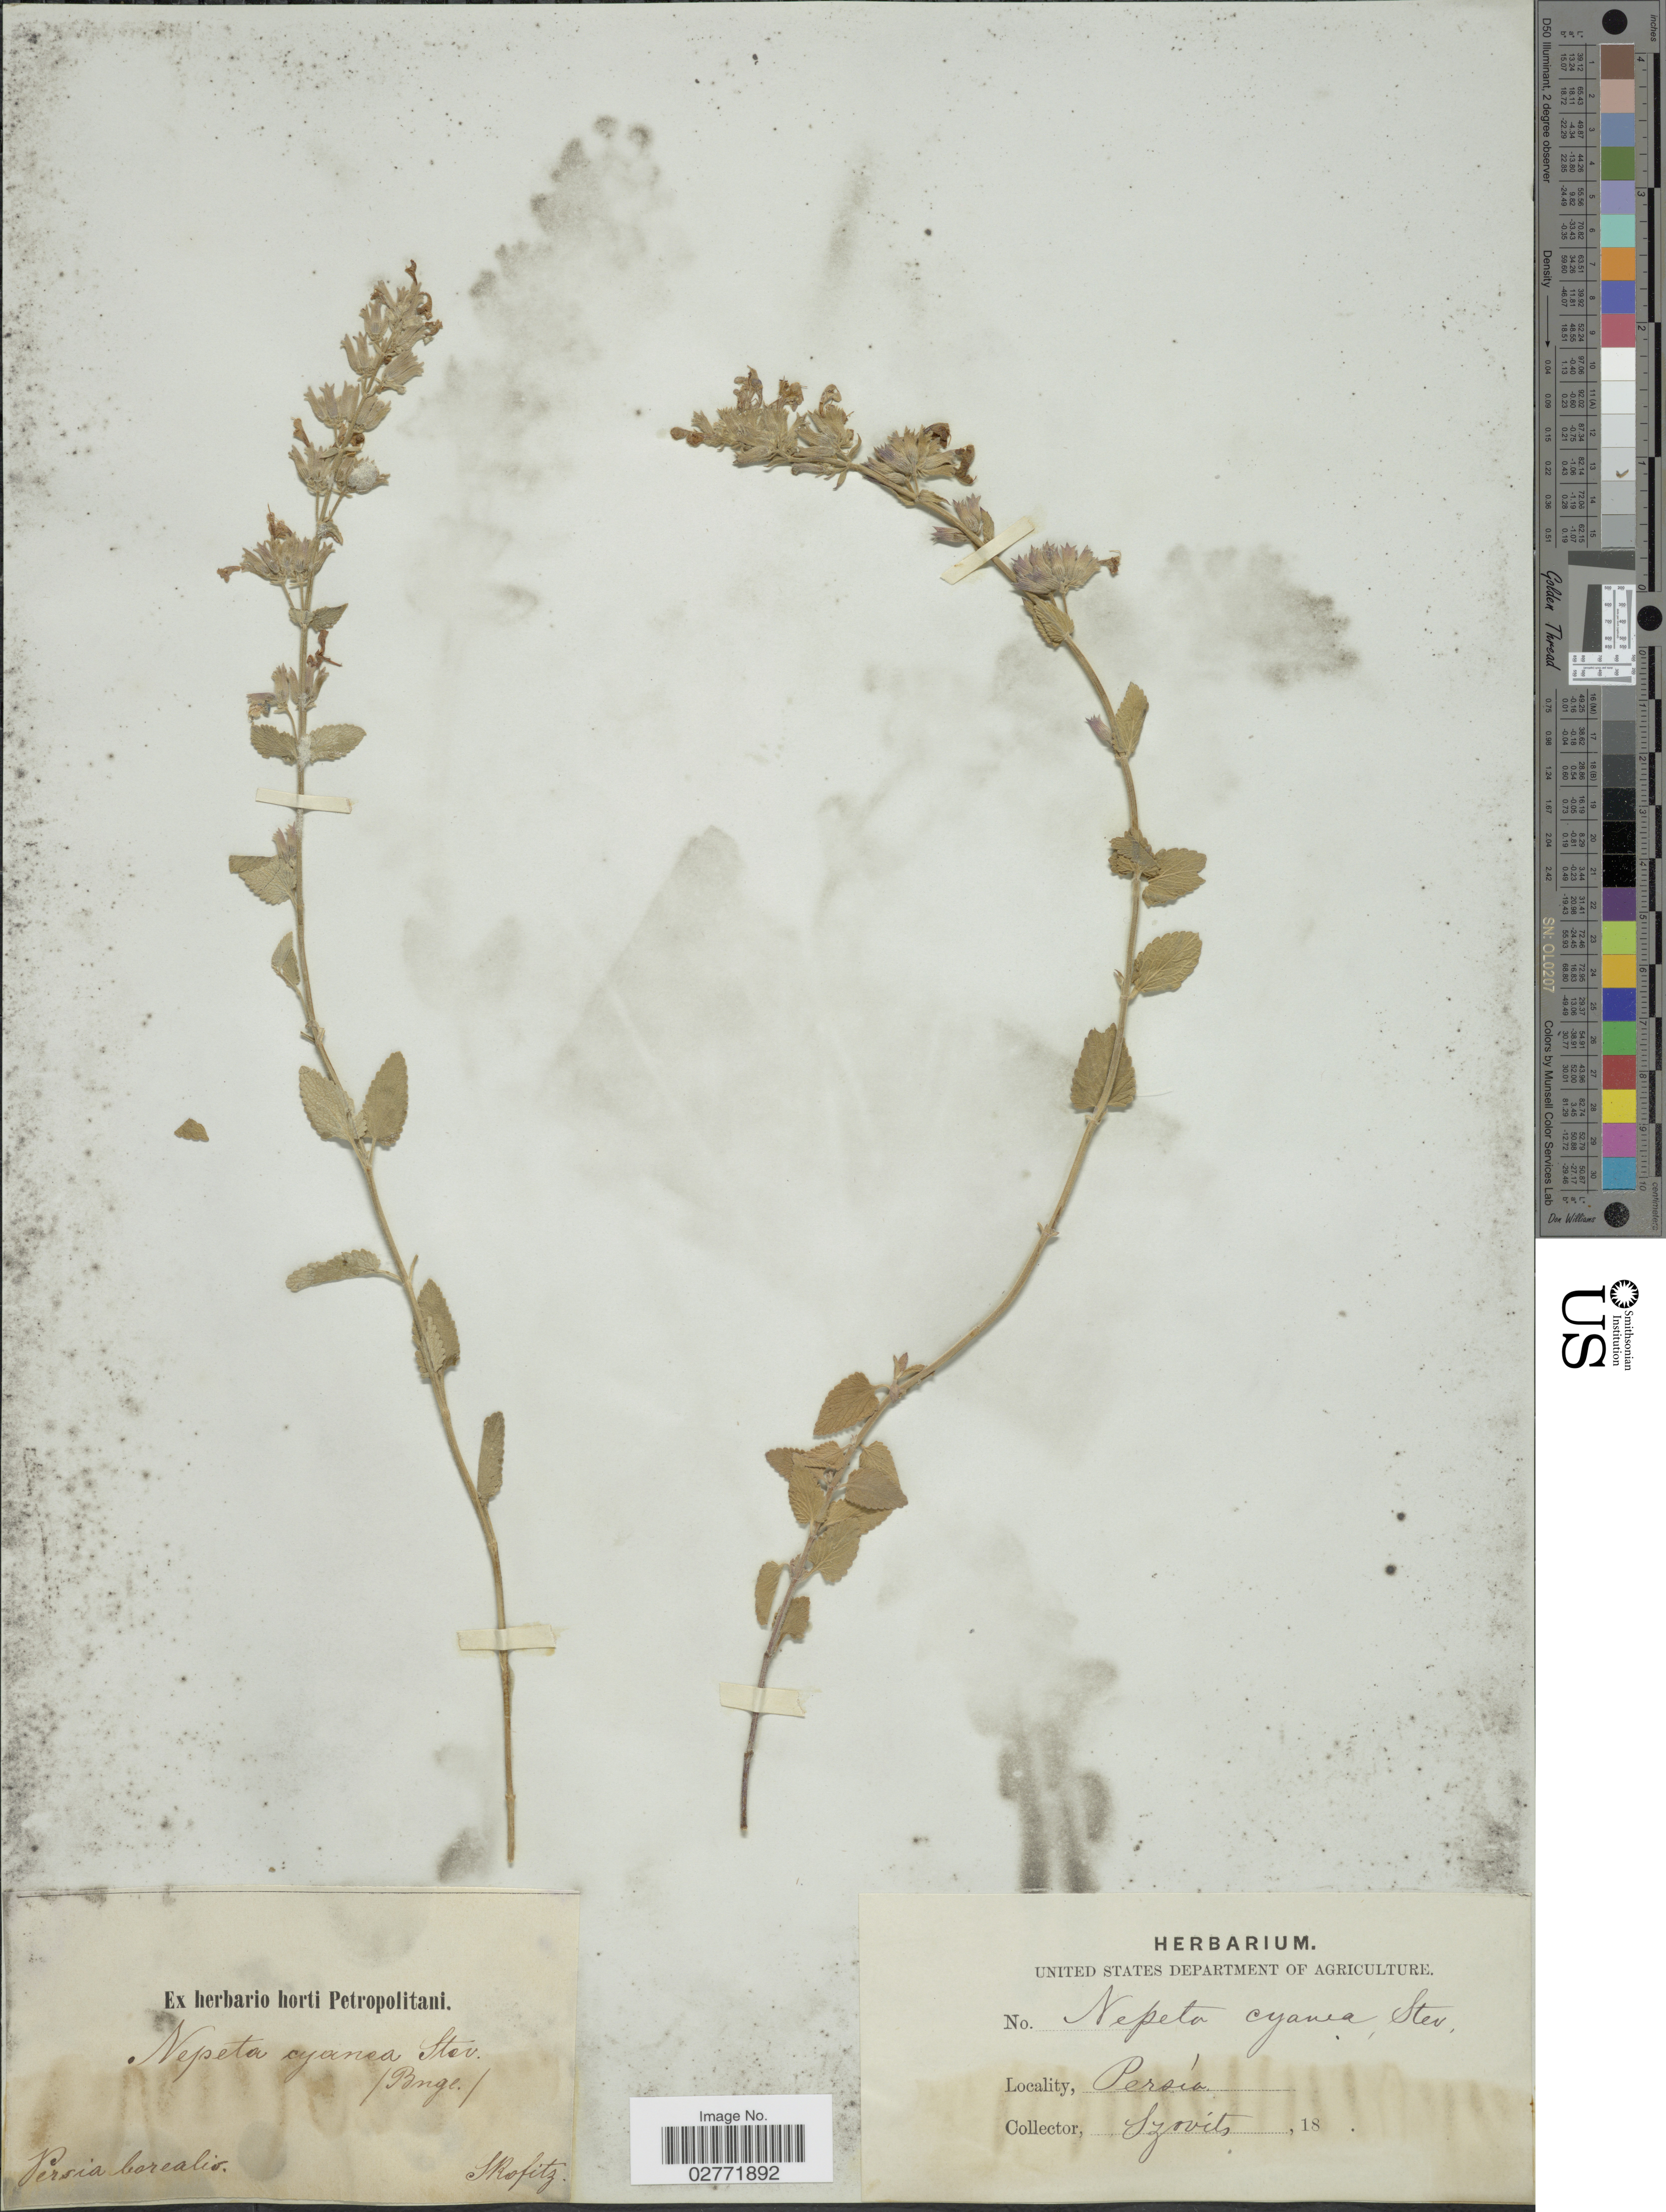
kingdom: Plantae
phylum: Tracheophyta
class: Magnoliopsida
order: Lamiales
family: Lamiaceae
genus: Nepeta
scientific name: Nepeta cyanea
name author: Steven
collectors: Szovits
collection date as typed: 18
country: Iran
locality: Persia borealis.